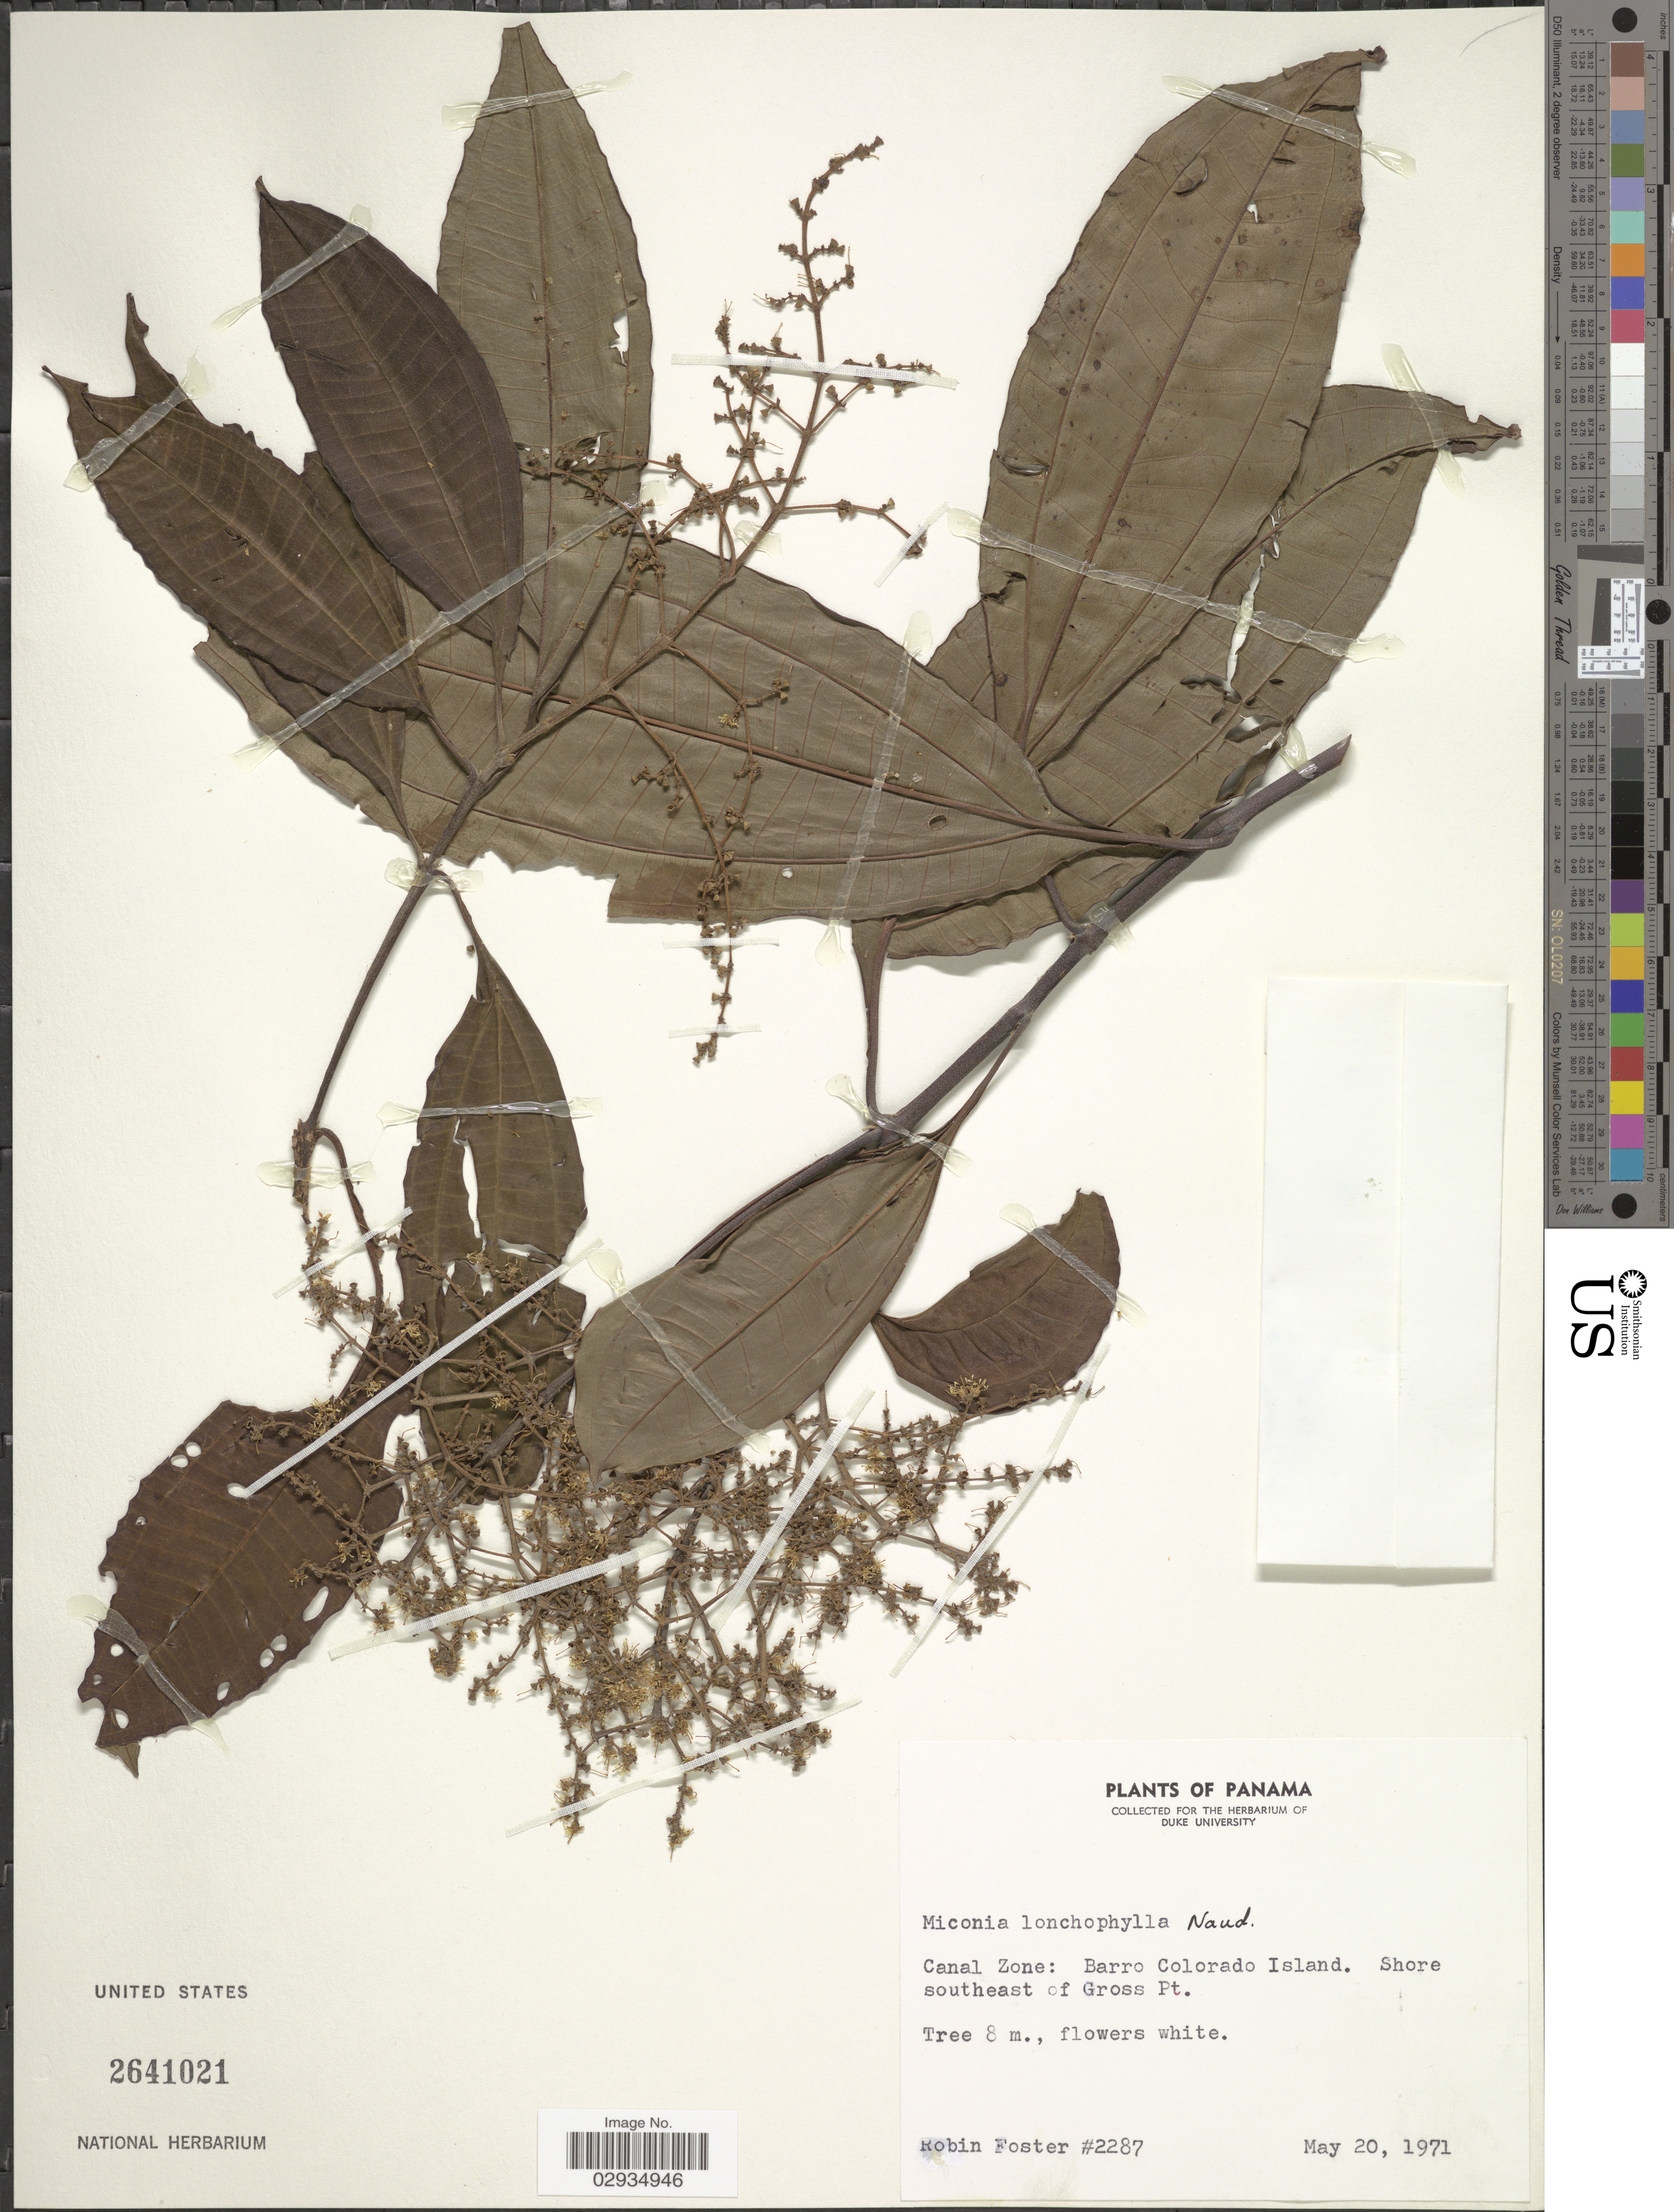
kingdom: Plantae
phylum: Tracheophyta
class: Magnoliopsida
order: Myrtales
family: Melastomataceae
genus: Miconia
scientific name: Miconia lonchophylla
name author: Naudin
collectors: R. B. Foster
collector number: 2287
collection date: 1971-05-20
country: Panama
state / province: Panamá Oeste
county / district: Canal Zone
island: Barro Colorado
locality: Canal Zone: Barro Colorado Island. Shore of southeast of Gross Pt.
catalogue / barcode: US 2641021